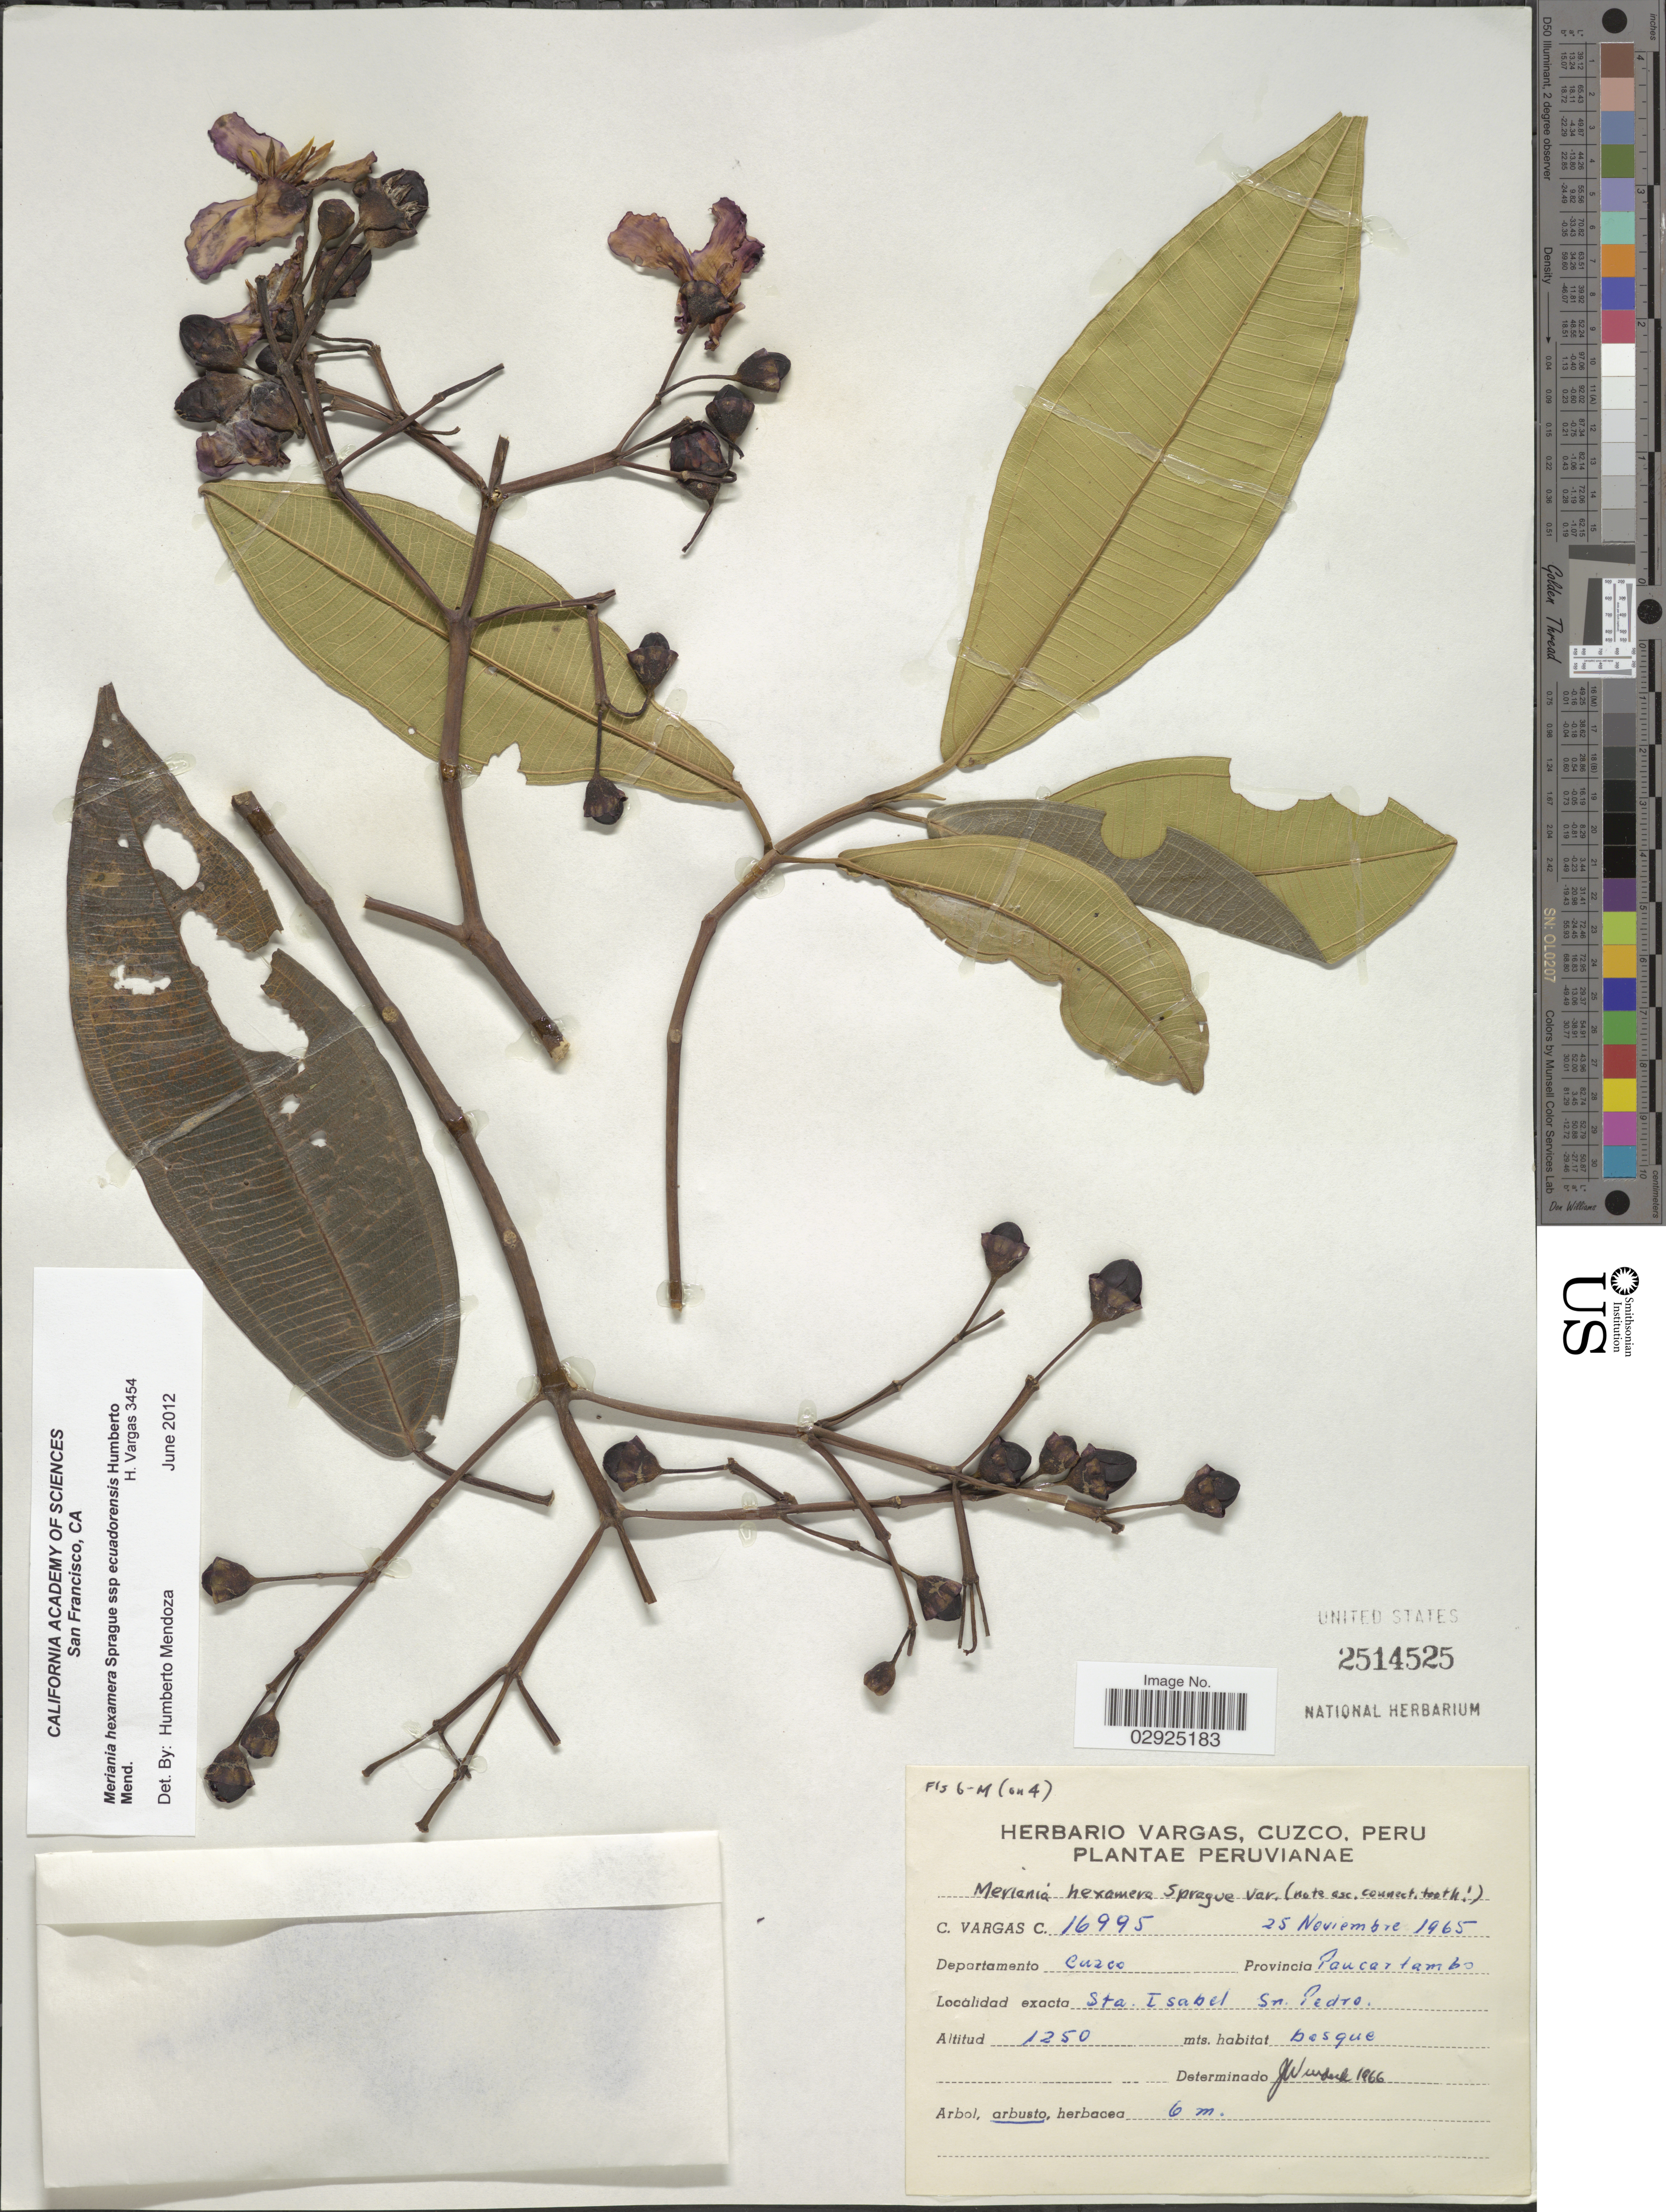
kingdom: Plantae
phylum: Tracheophyta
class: Magnoliopsida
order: Myrtales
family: Melastomataceae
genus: Meriania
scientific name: Meriania hexamera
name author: Sprague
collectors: C. Vargas Calderón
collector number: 16995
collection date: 1965-11-25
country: Peru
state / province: Cusco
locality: Departamento Cuzco. Provincia Paucartambo. Sta. Isabel Sn Pedro.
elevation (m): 1250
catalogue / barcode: US 2514525